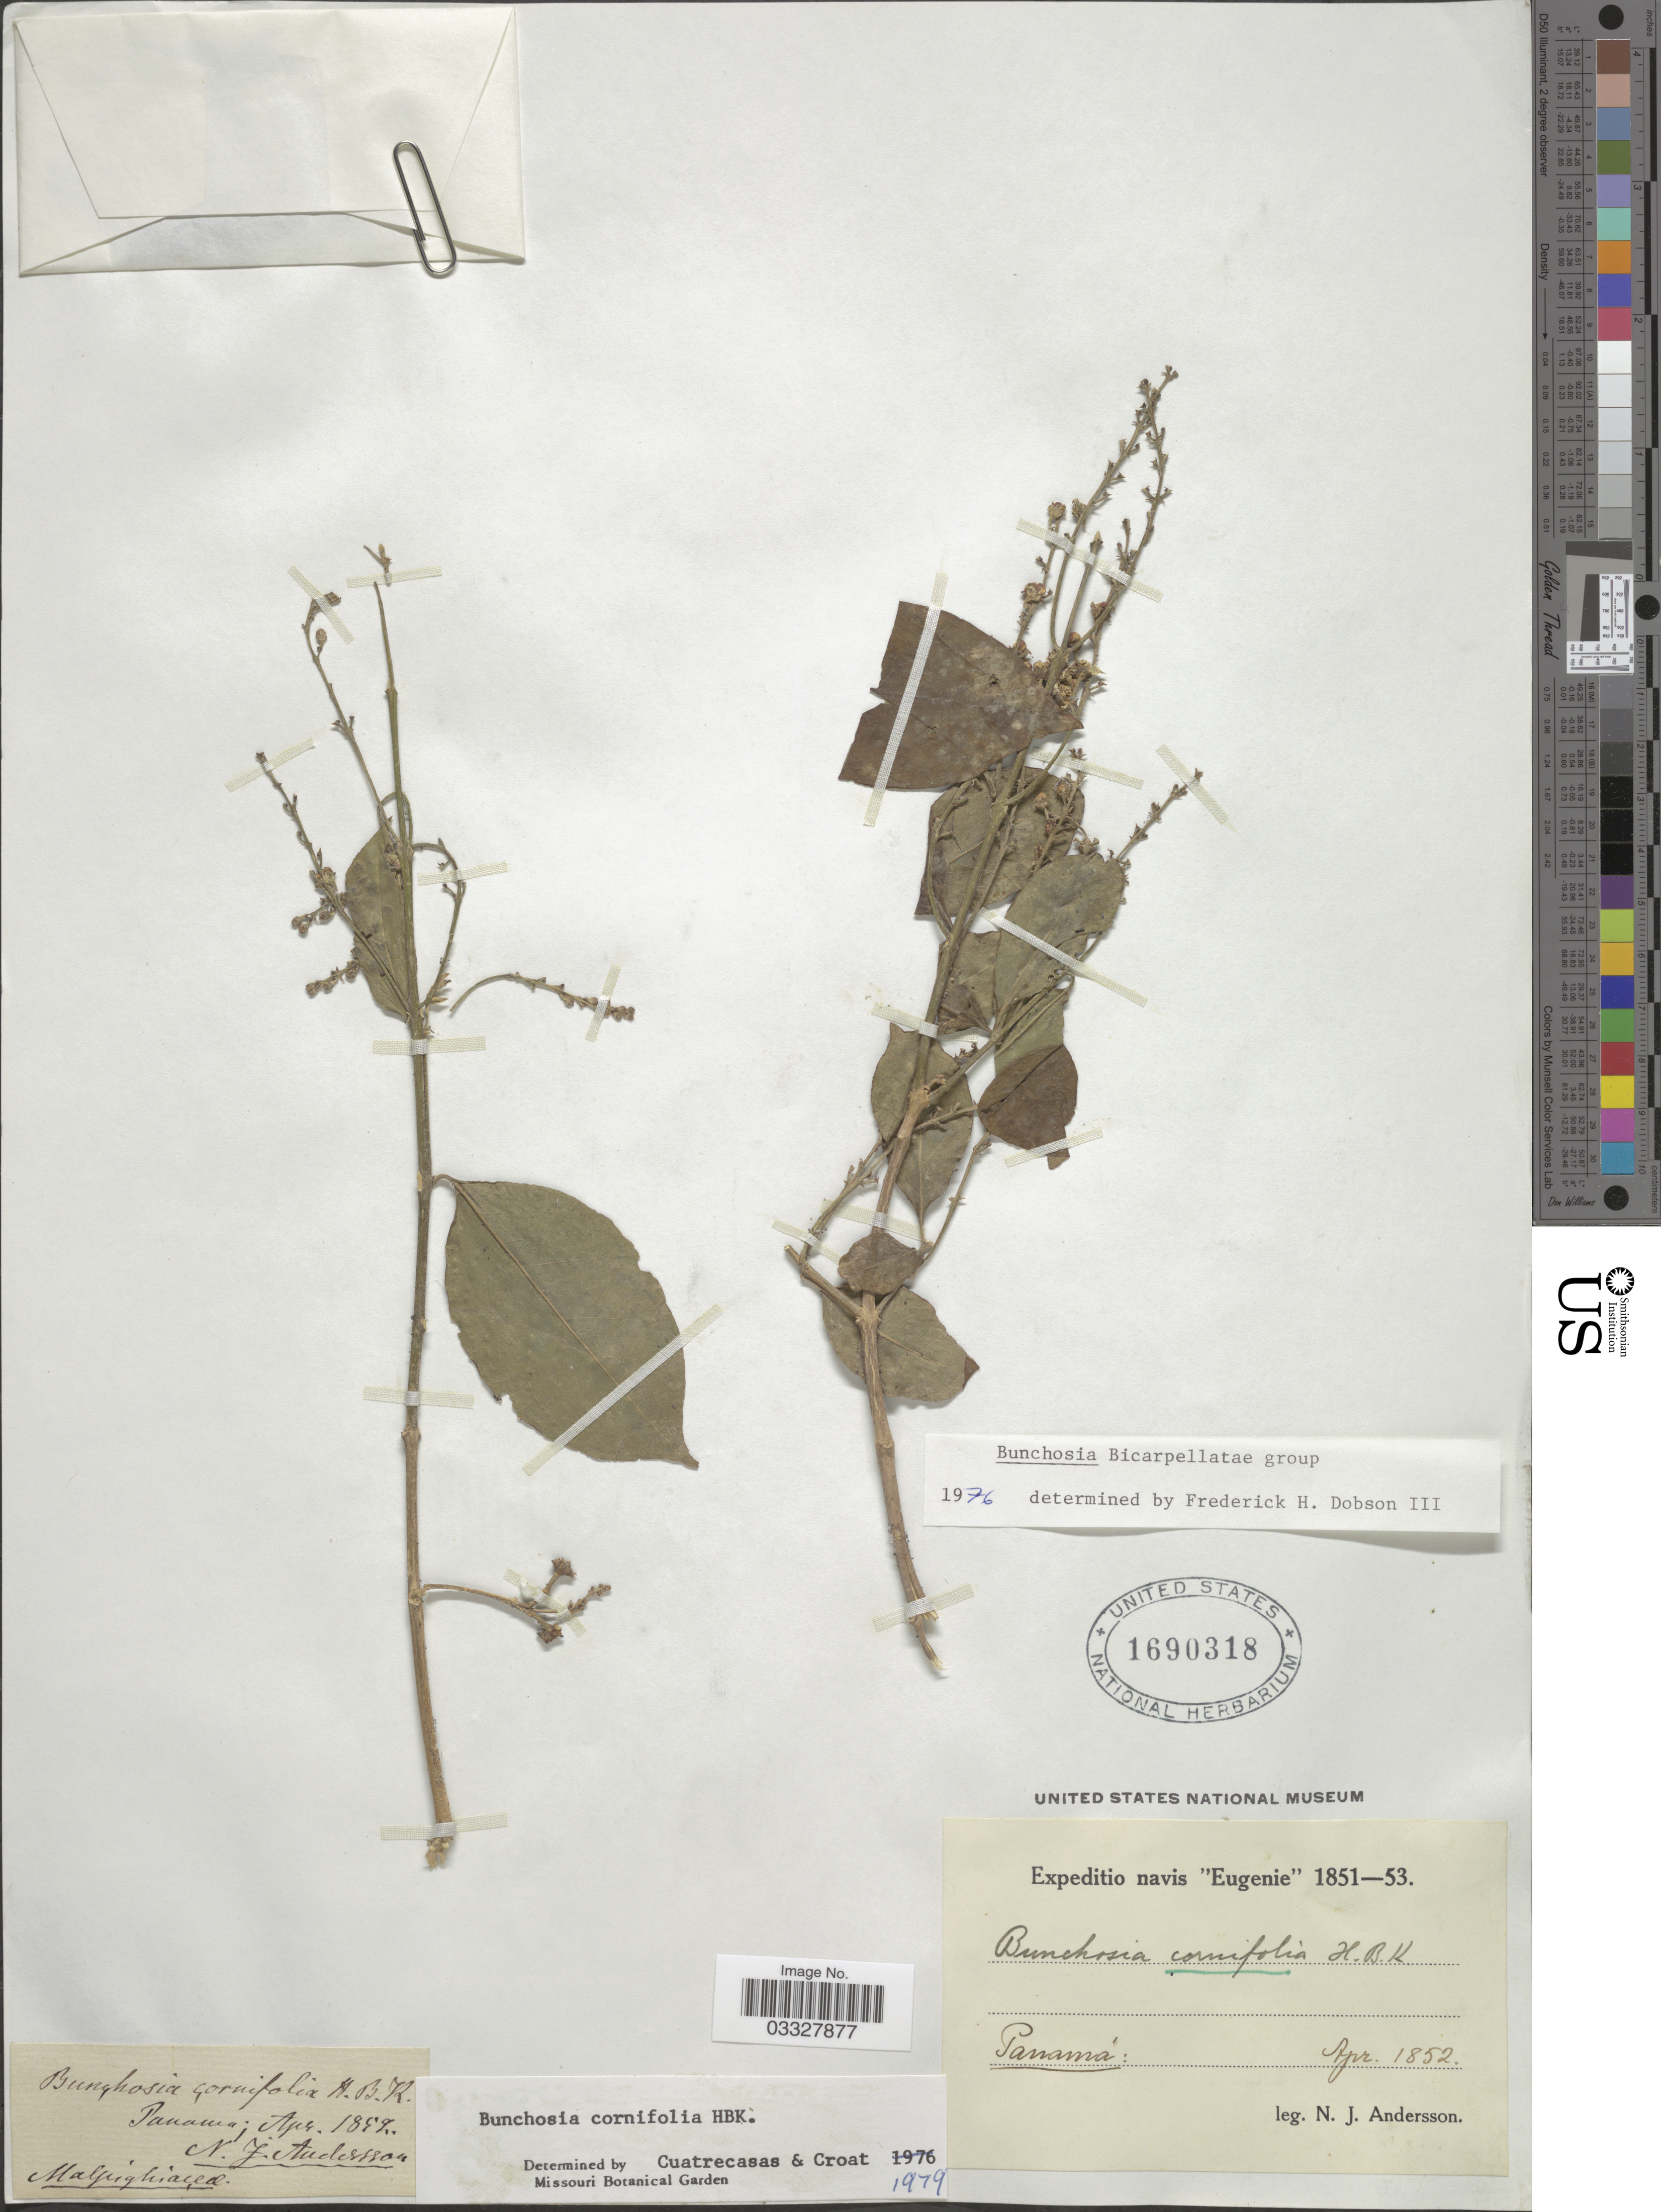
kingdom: Plantae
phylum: Tracheophyta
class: Magnoliopsida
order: Malpighiales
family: Malpighiaceae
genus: Bunchosia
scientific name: Bunchosia cornifolia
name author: Kunth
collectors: N. J. Andersson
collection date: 1852-04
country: Panama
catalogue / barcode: US 1690318